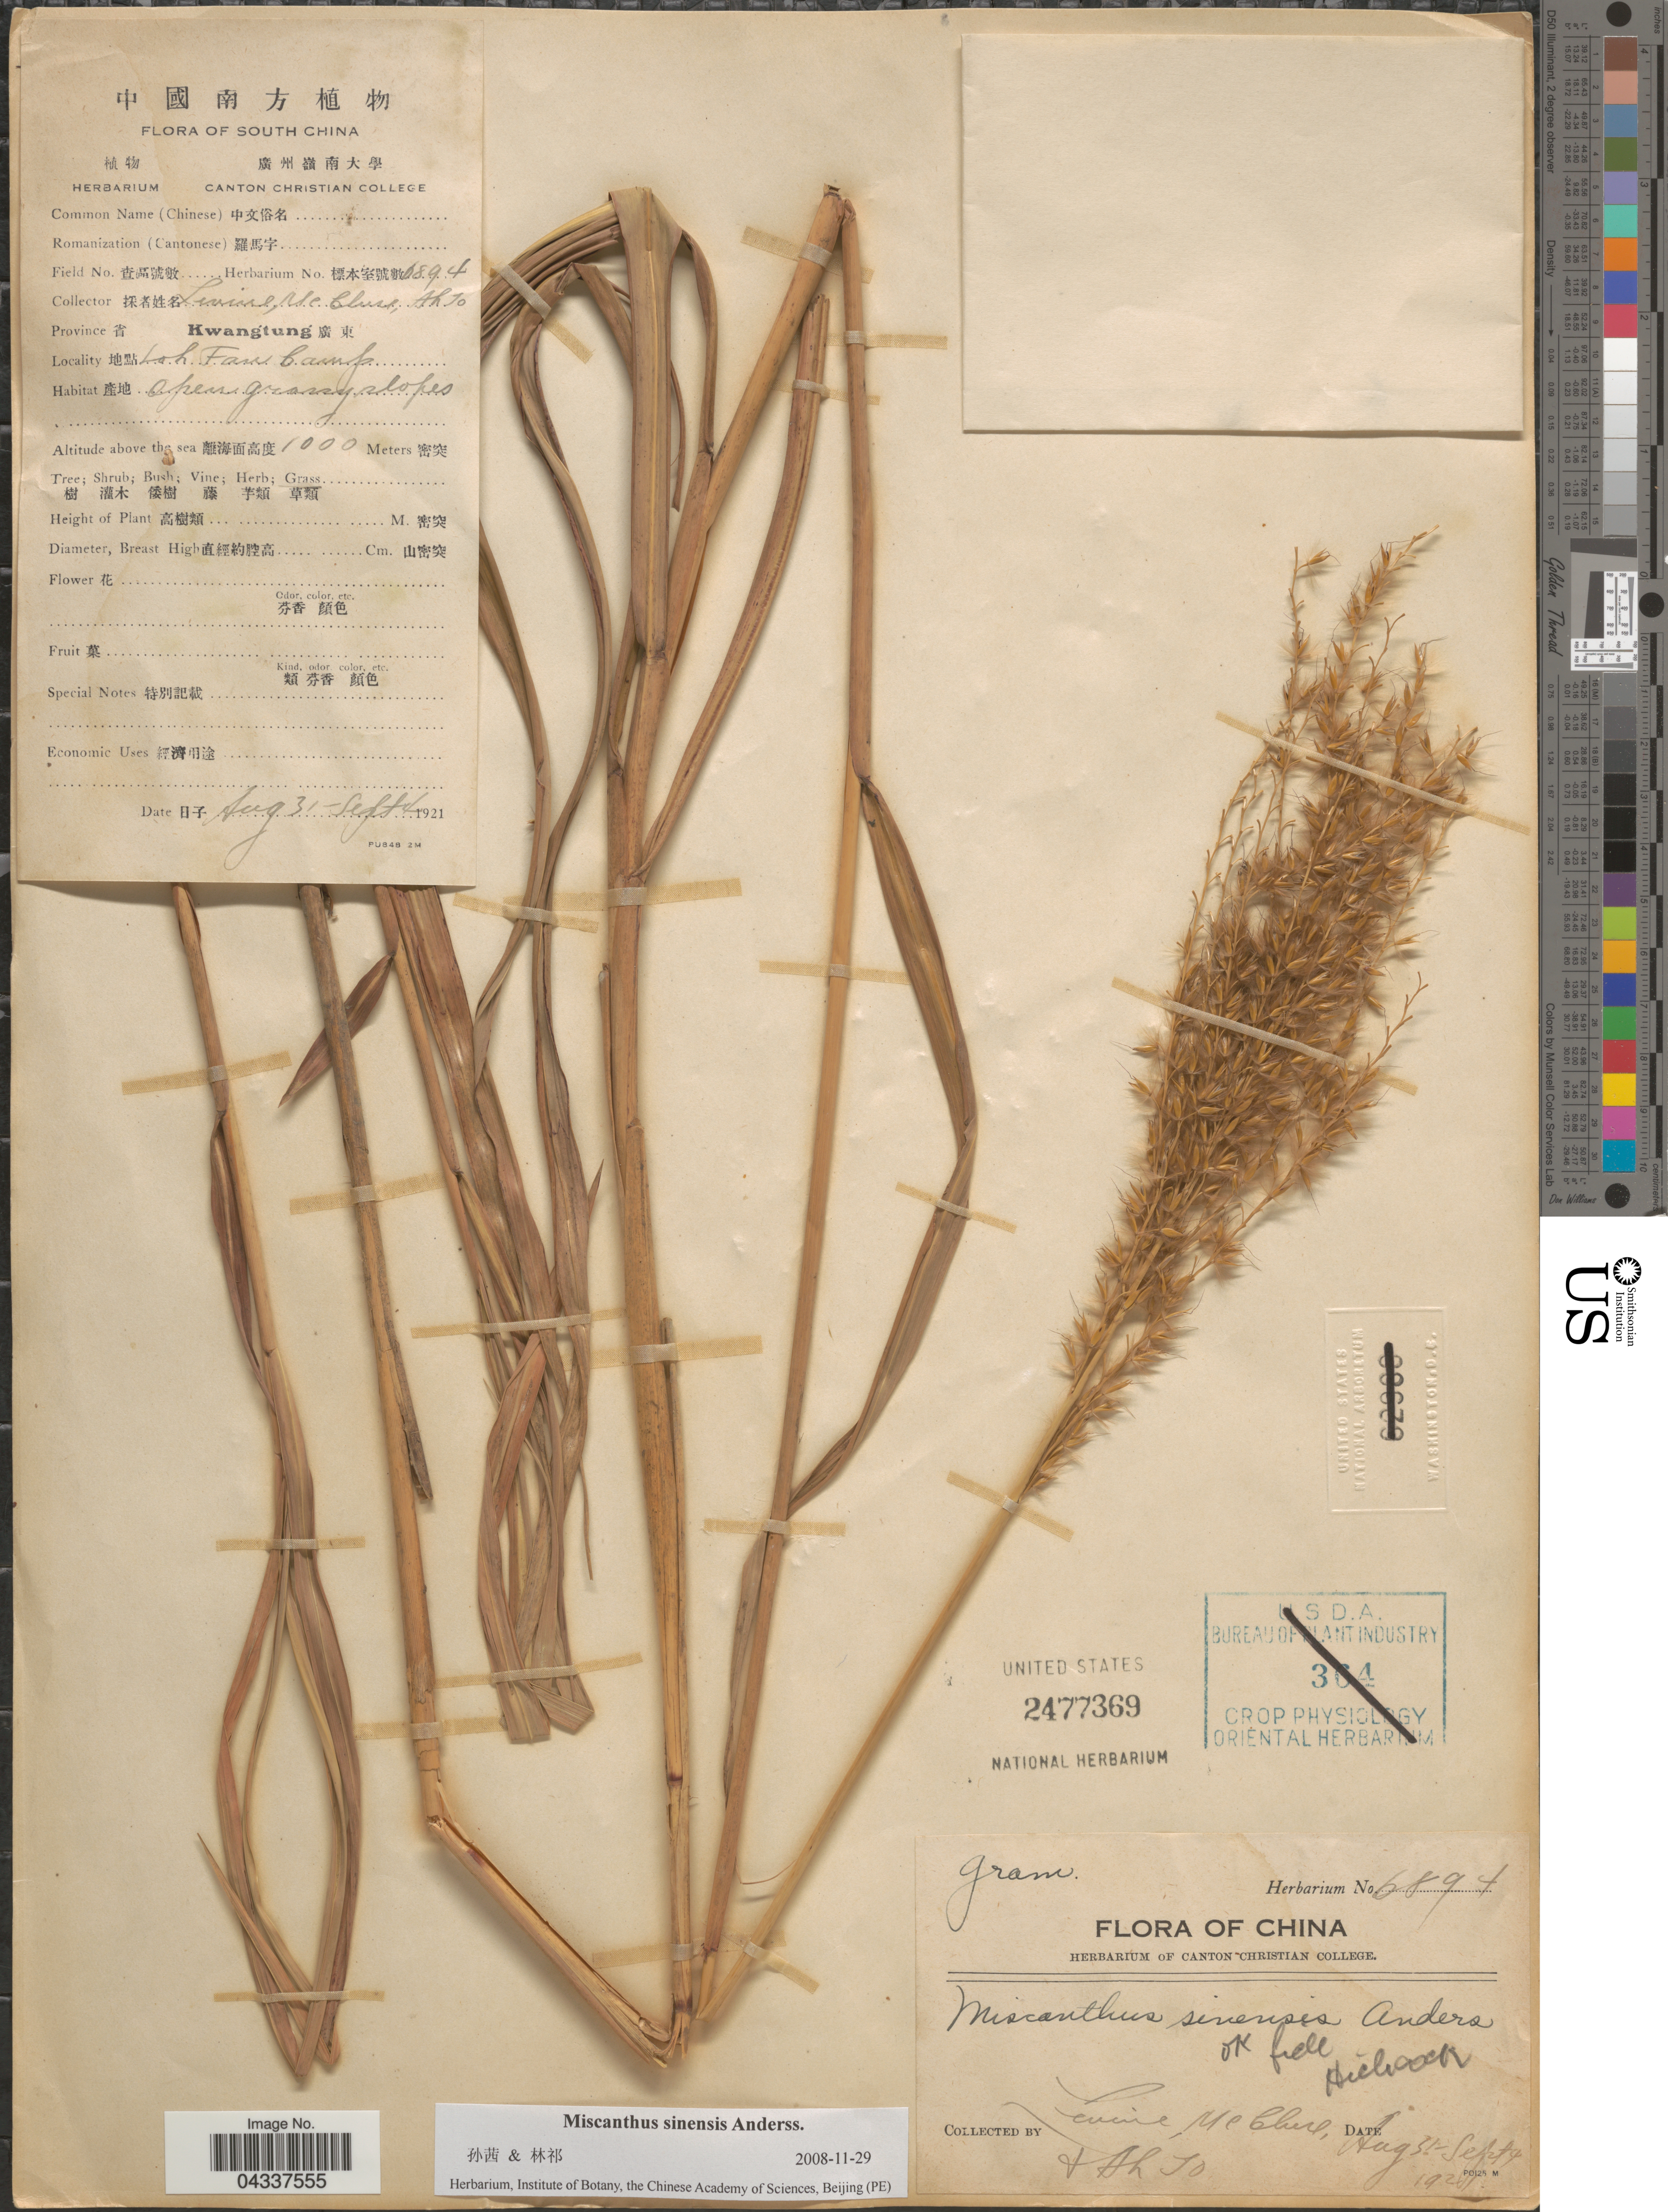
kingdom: Plantae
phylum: Tracheophyta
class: Liliopsida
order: Poales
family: Poaceae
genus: Miscanthus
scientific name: Miscanthus sinensis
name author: Andersson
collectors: -. Levine, McClure, -- & Ah To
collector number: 6894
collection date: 1921-08-31/1921-09-04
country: China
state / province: Guangdong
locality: South China. Province Kwangtung X. Loh Fau Camp. Open grassy slopes.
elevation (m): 1000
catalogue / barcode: US 2477369